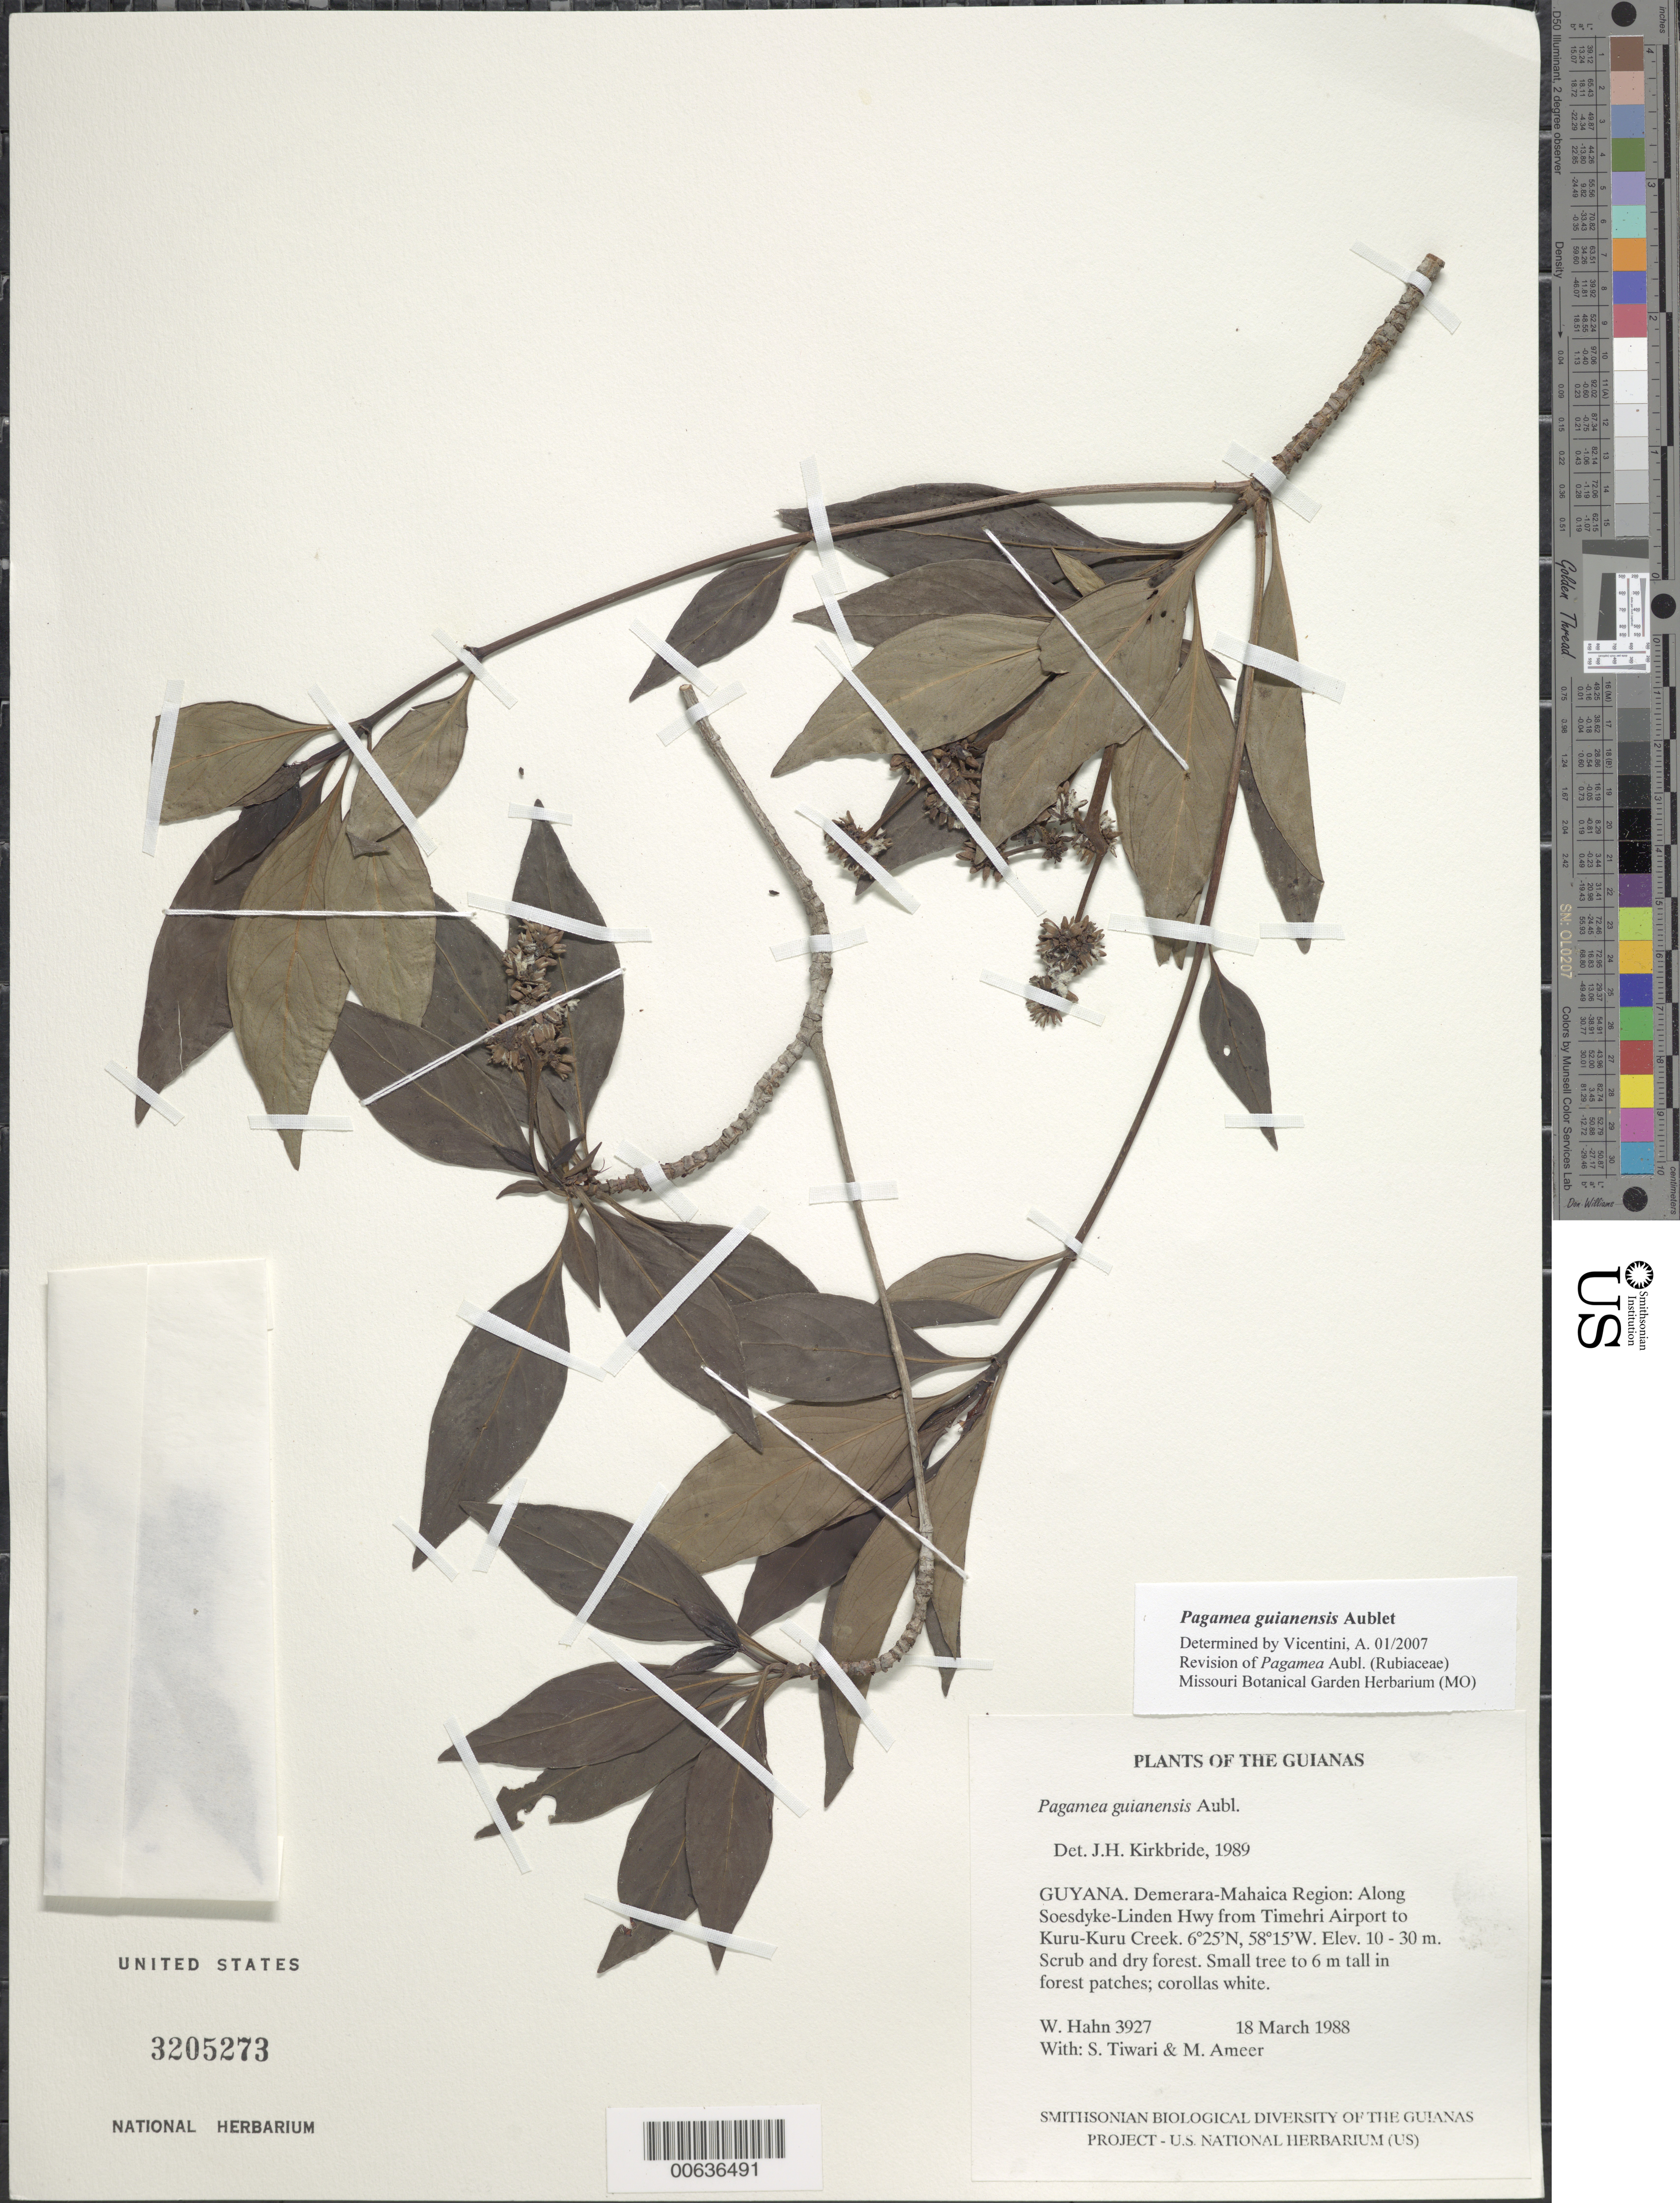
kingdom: Plantae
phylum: Tracheophyta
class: Magnoliopsida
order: Gentianales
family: Rubiaceae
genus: Pagamea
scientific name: Pagamea guianensis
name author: Aubl.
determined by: Kirkbride, J. H.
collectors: W. Hahn, S. Tiwari & M. Ameer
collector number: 3927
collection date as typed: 18 March 1988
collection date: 1988-03-18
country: Guyana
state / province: Demerara-Mahaica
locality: Along Soesdyke-Linden Hwy from Timehri Airport to Kuru-Kuru Creek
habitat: Scrub and dry forest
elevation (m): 10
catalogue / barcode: US 3205273